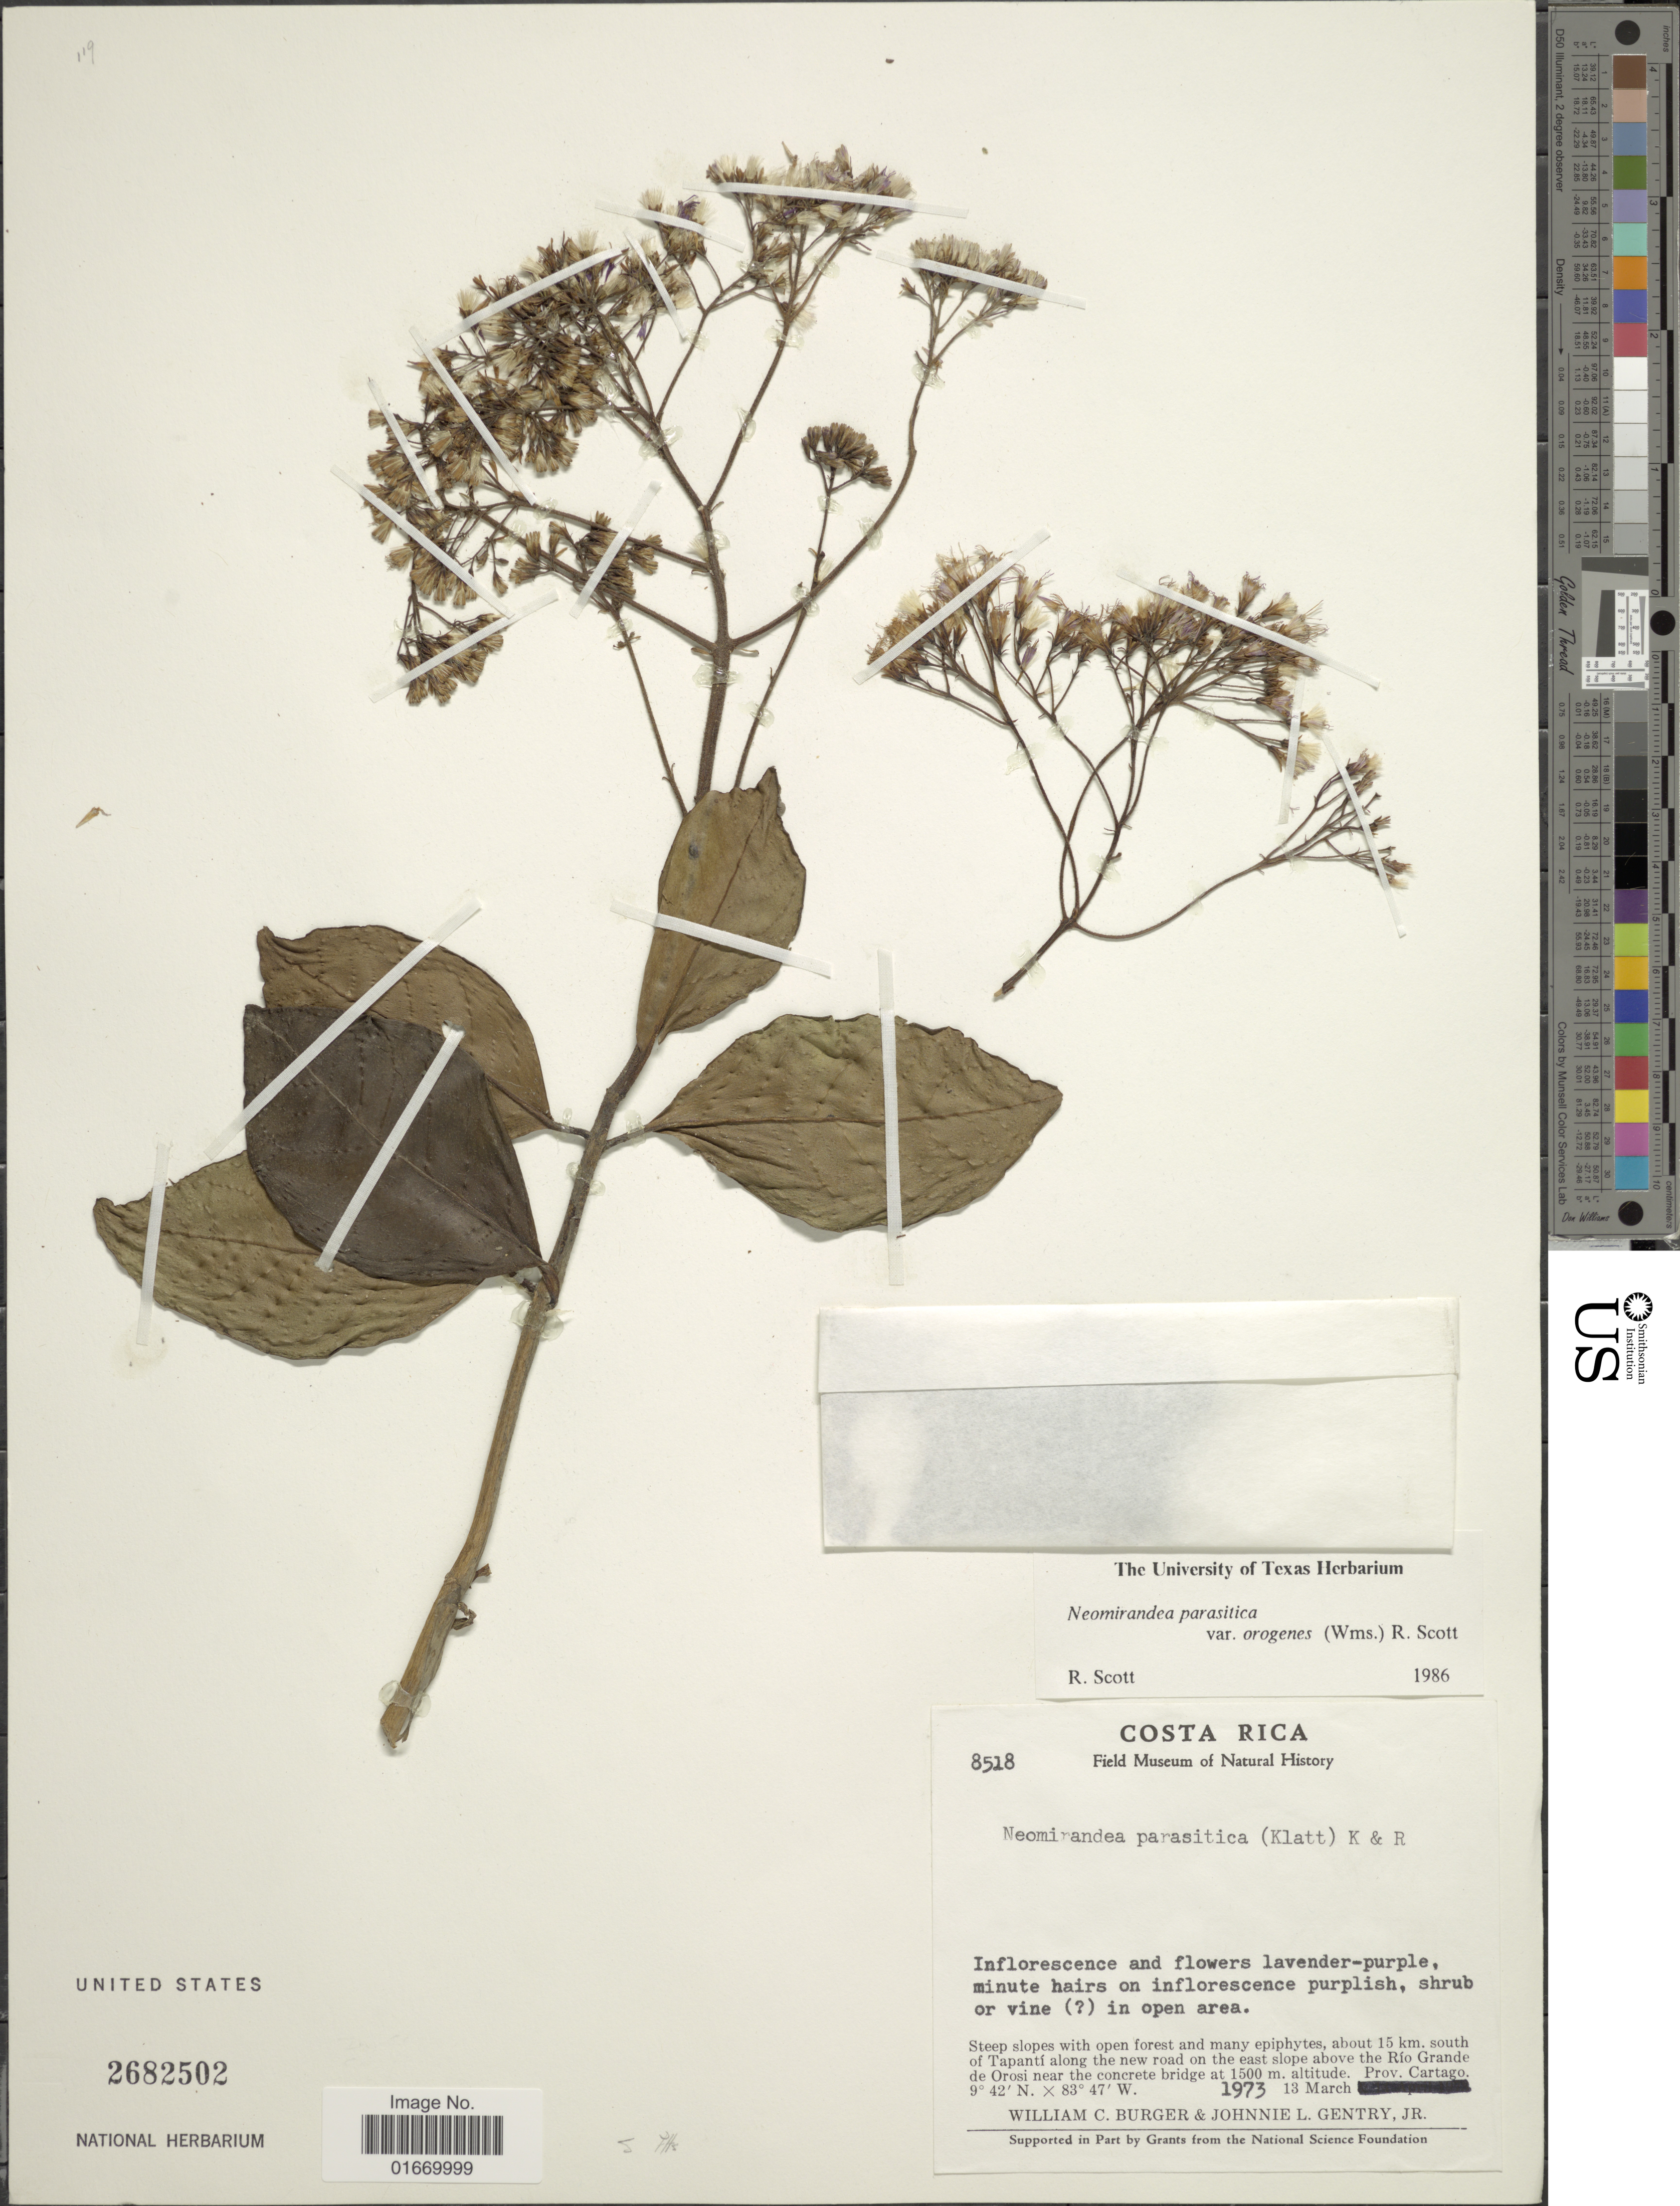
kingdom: Plantae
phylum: Tracheophyta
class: Magnoliopsida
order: Asterales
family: Asteraceae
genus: Neomirandea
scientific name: Neomirandea parasitica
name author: (Klatt) R.M. King & H. Rob.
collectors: W. Burger & J. L. Gentry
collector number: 8518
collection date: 1973-03-13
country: Costa Rica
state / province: Cartago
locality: About 15 km south of Tapanti along the new road on the east slope above the Rio Grande de Orosi near the concrete bridge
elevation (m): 1500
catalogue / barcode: US 2682502